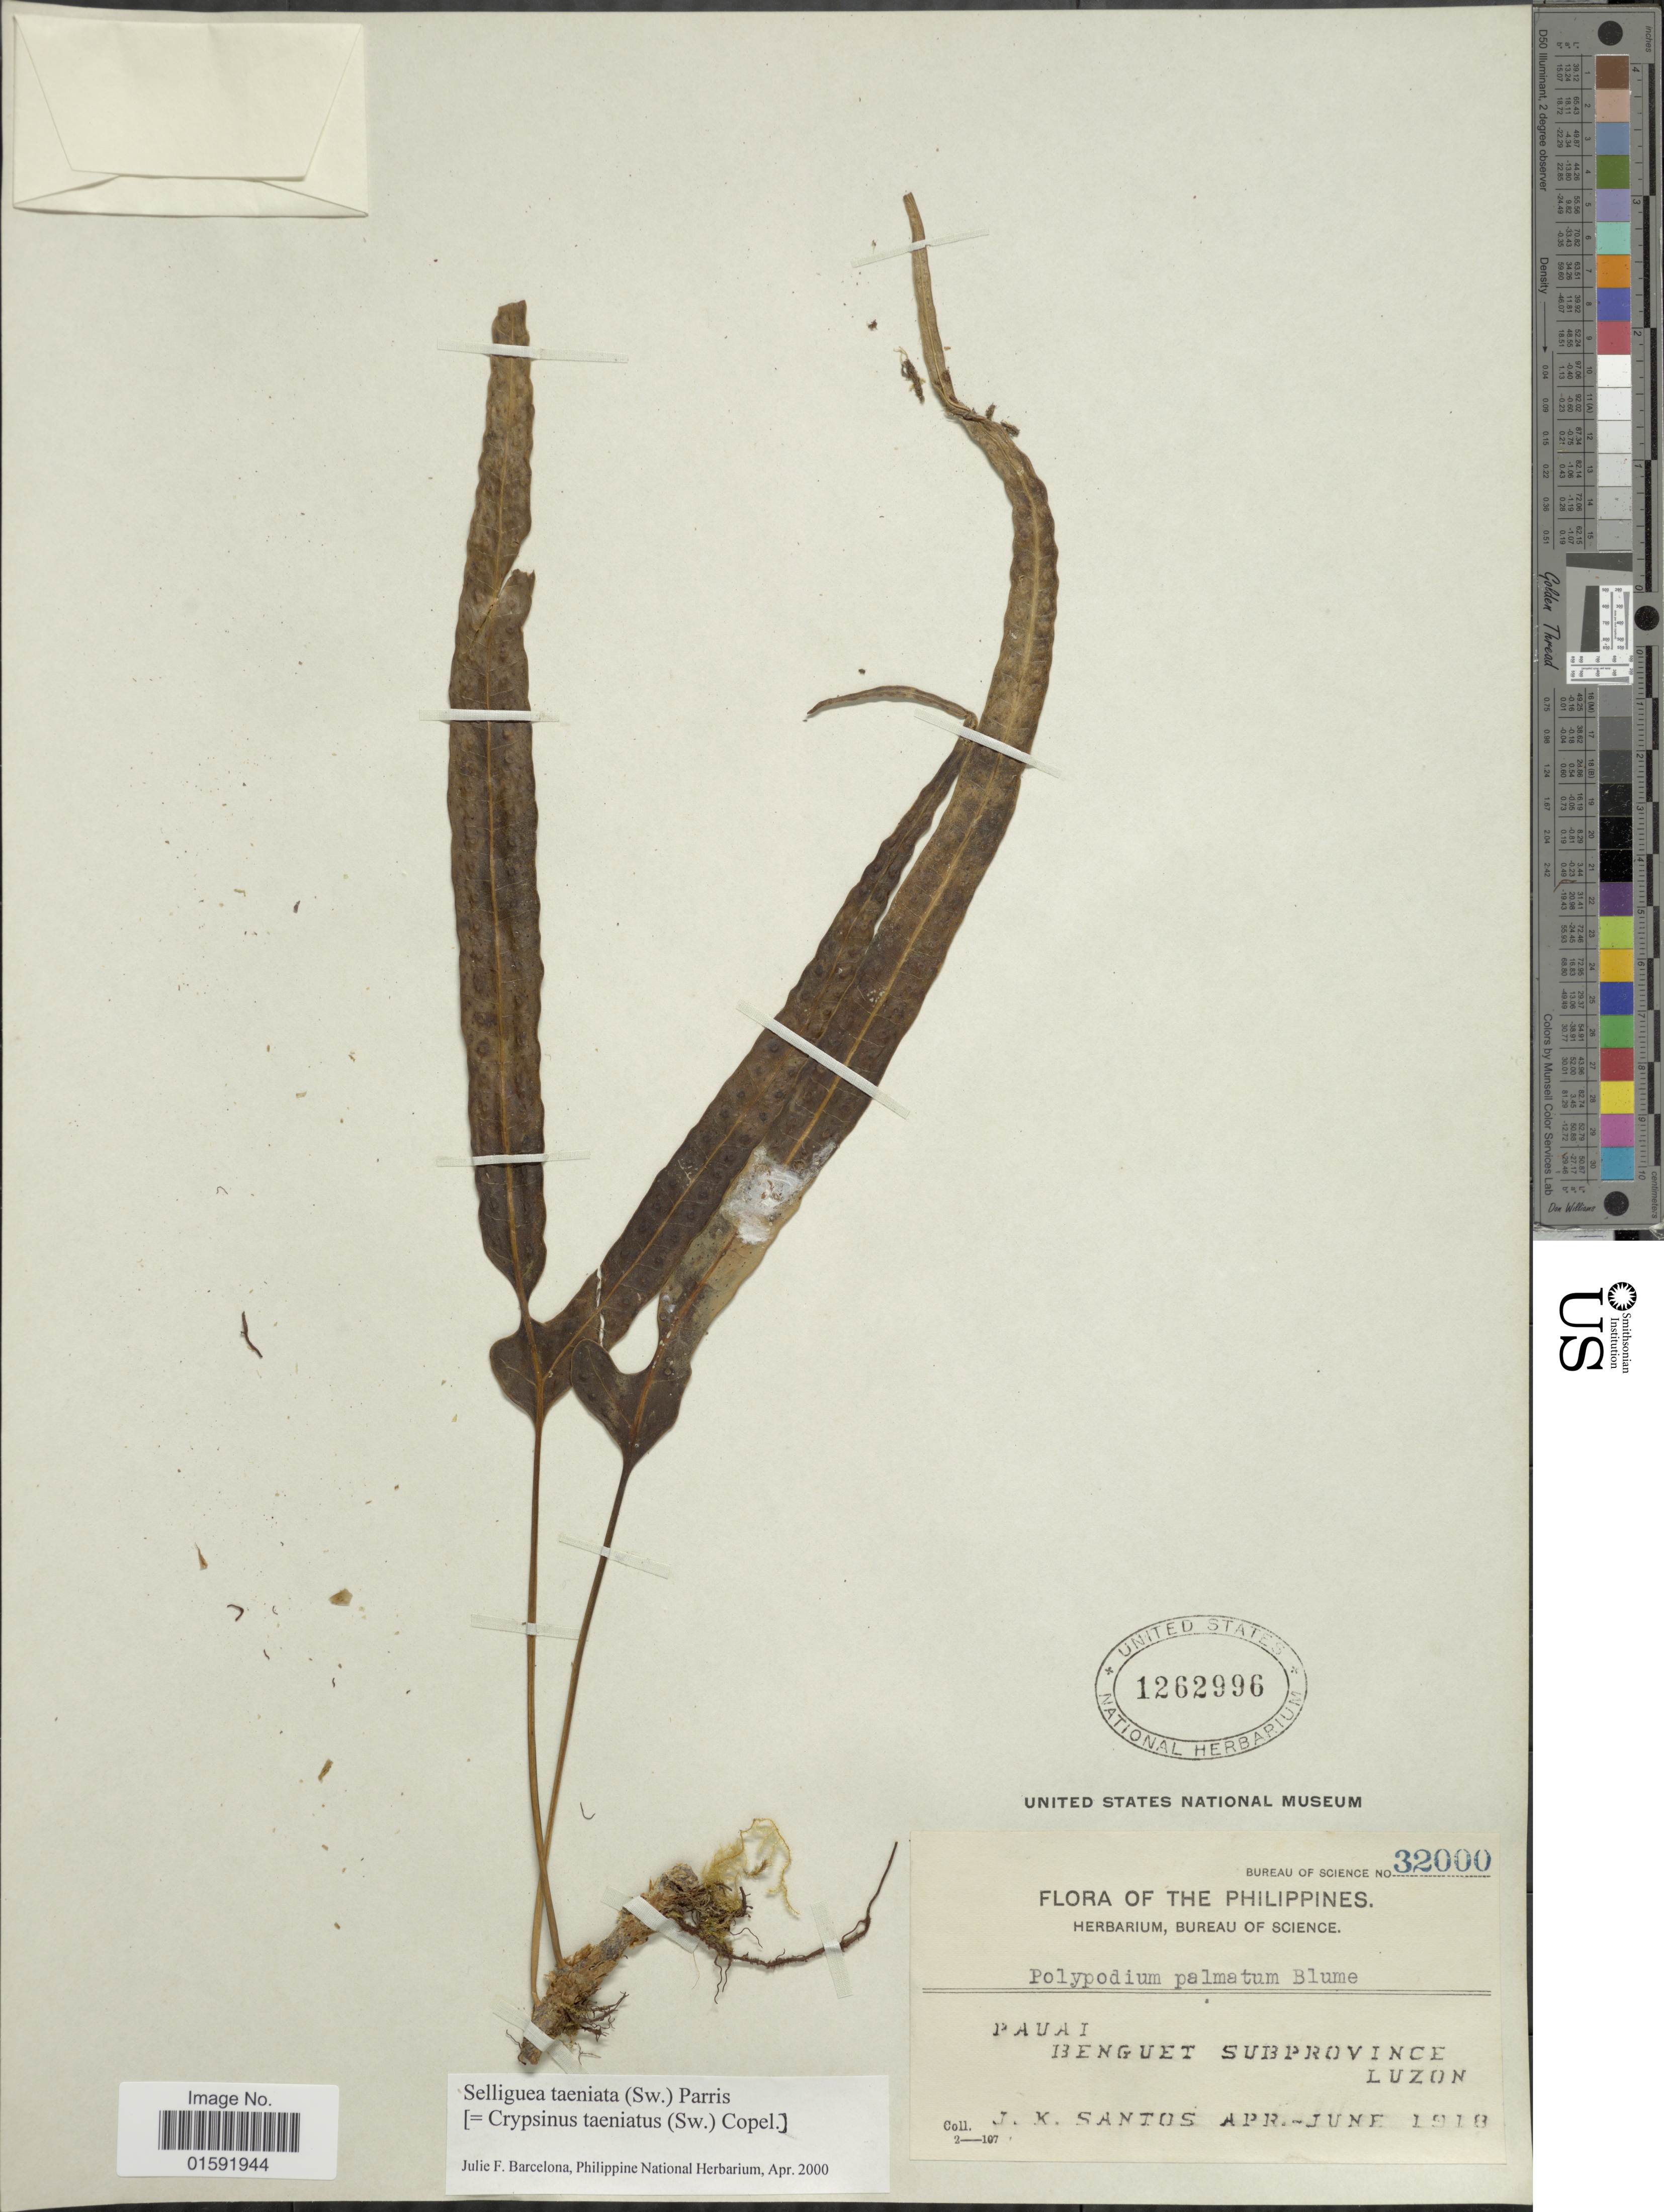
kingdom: Plantae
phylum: Tracheophyta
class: Polypodiopsida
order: Polypodiales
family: Polypodiaceae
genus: Selliguea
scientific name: Selliguea taeniata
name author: Parris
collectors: J. K. Santos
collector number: Bureau of Science 32000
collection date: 1918-04/1918-06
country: Philippines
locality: Pauai, Benguet Subprovince, Luzon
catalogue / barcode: US 1262996